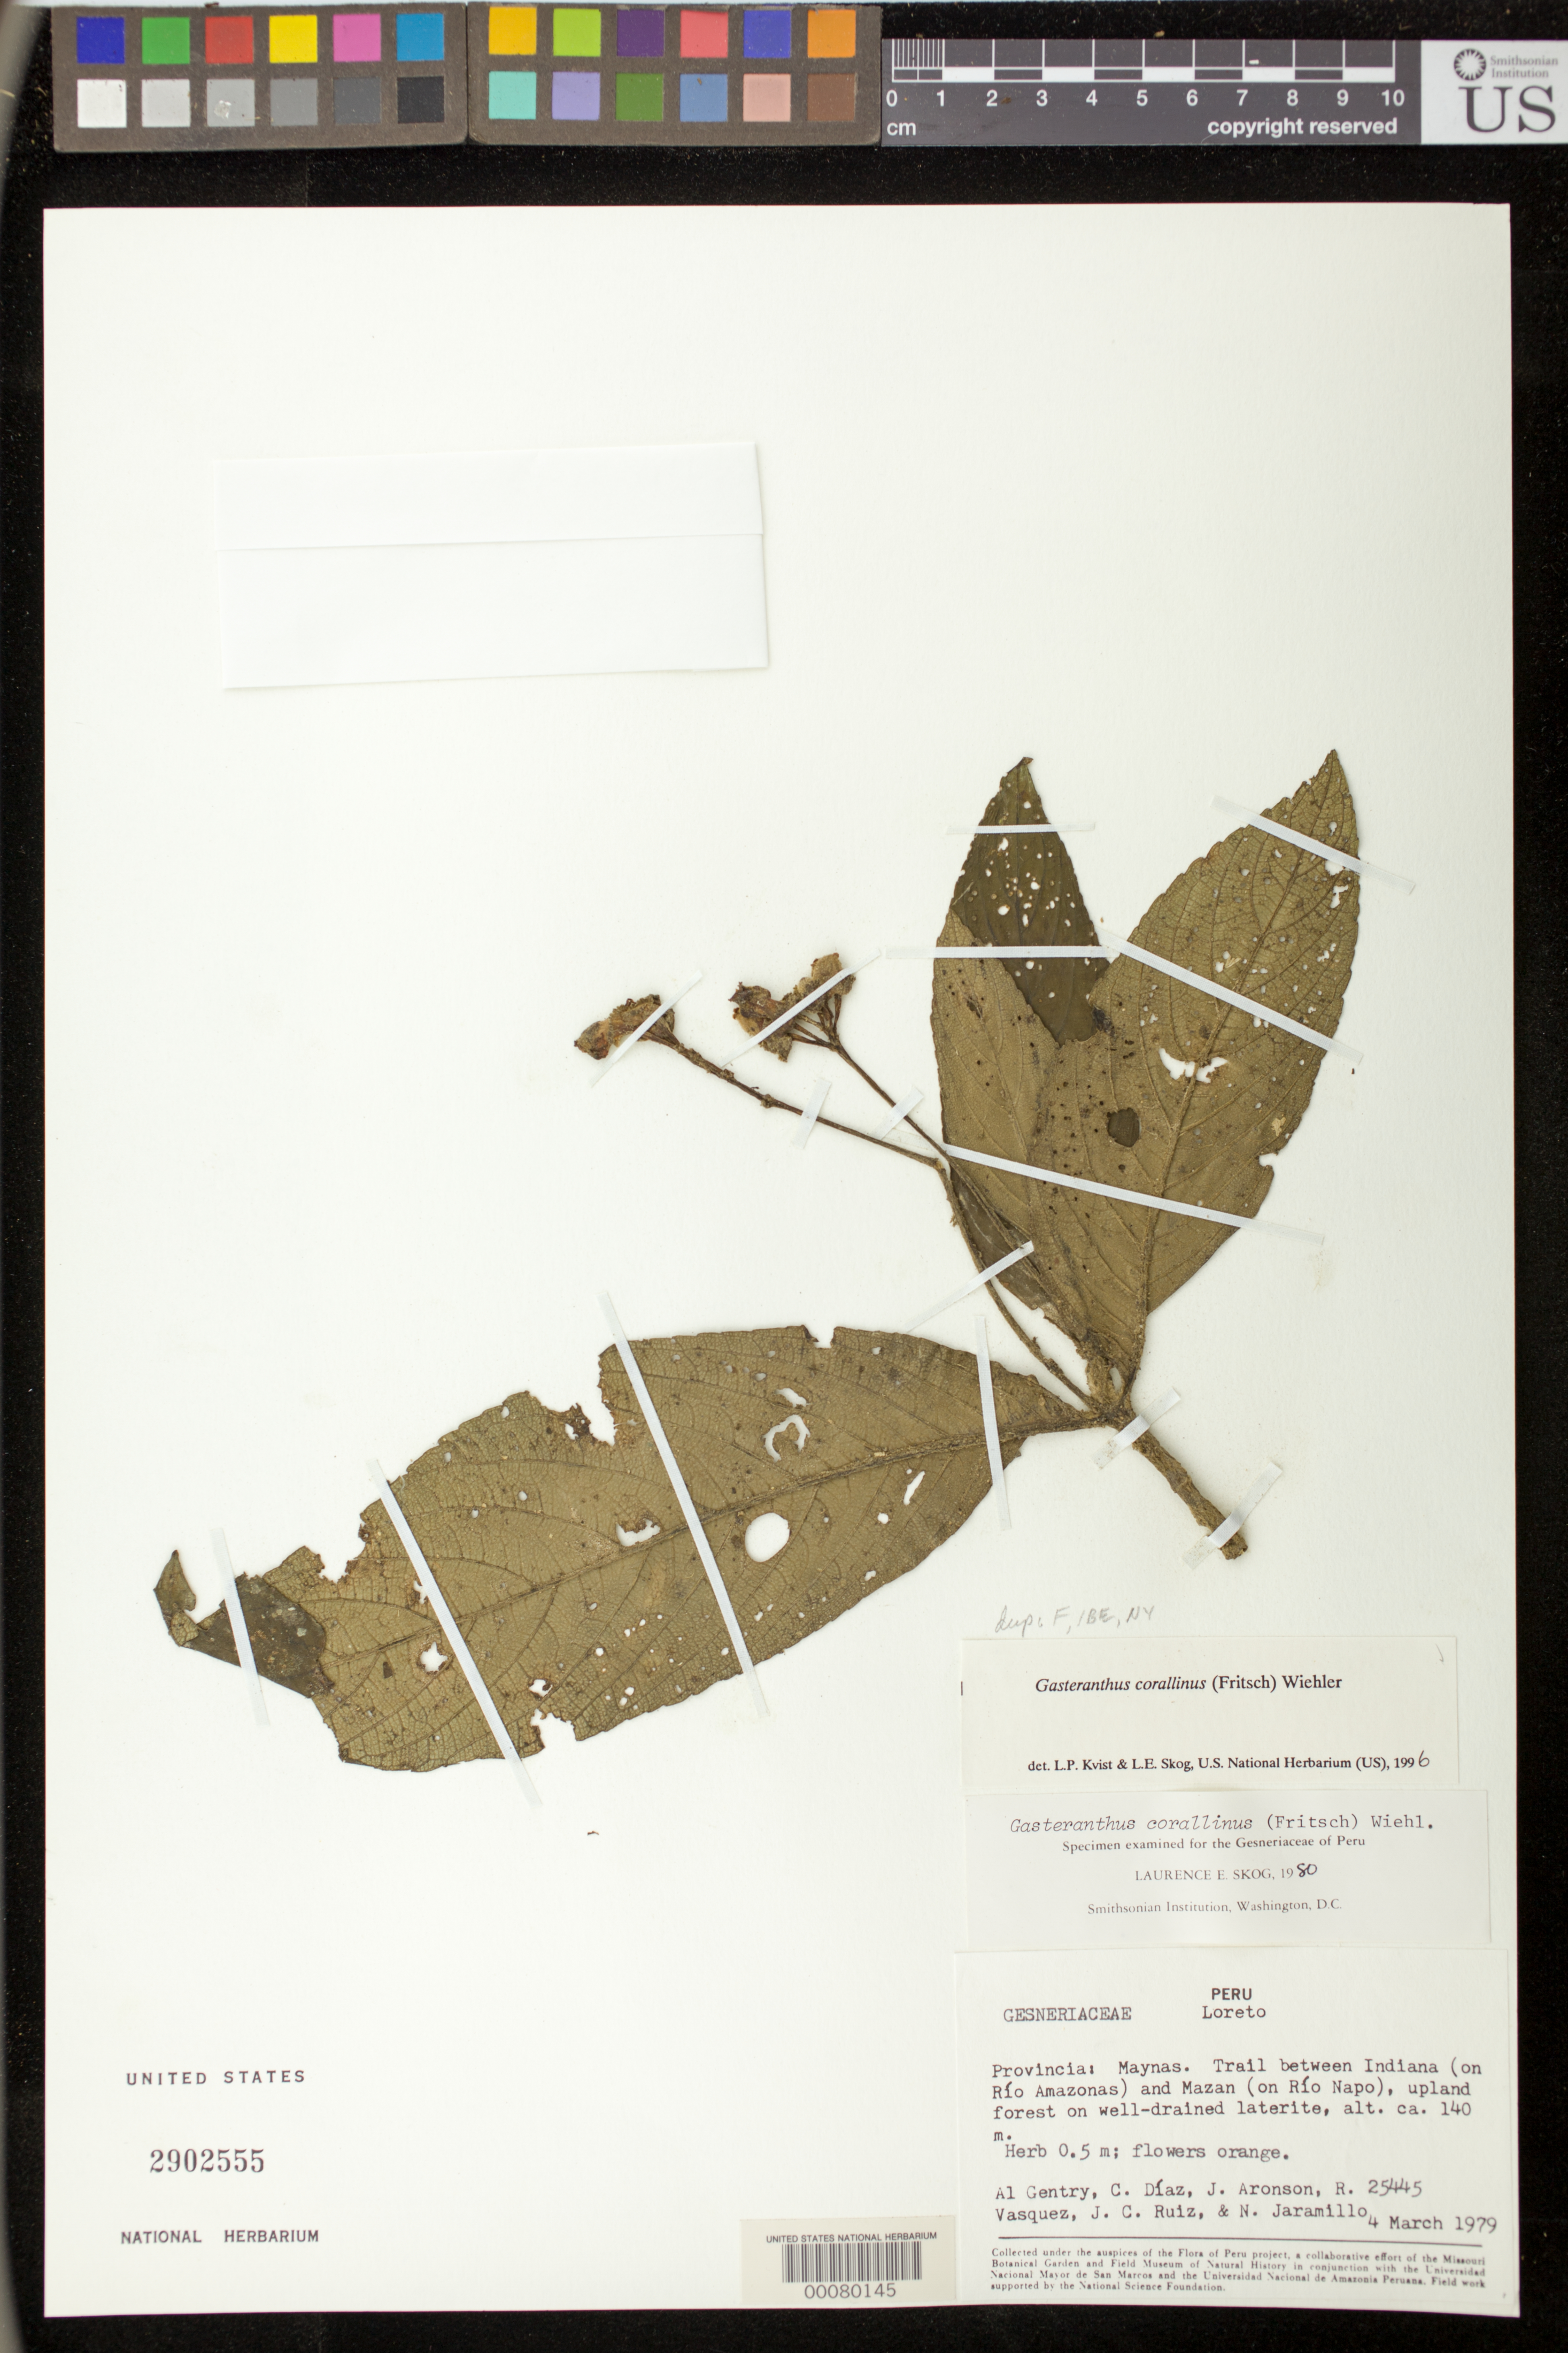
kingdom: Plantae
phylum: Tracheophyta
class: Magnoliopsida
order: Lamiales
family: Gesneriaceae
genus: Gasteranthus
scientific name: Gasteranthus corallinus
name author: (Fritsch) Wiehler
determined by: Skog, Laurence E.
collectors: A. H. Gentry, C. Díaz, -. Aronson, J. Vasquez, J. C. Ruíz & N. Jaramillo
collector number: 25445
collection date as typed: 04 Mar 1979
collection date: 1979-03-04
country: Peru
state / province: Loreto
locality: Prov. Maynas, trail between Indiana (on Río Amazonas) and Mazan (on Río Napo)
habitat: Upland forest on well-drained laterite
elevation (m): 140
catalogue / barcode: US 2902555